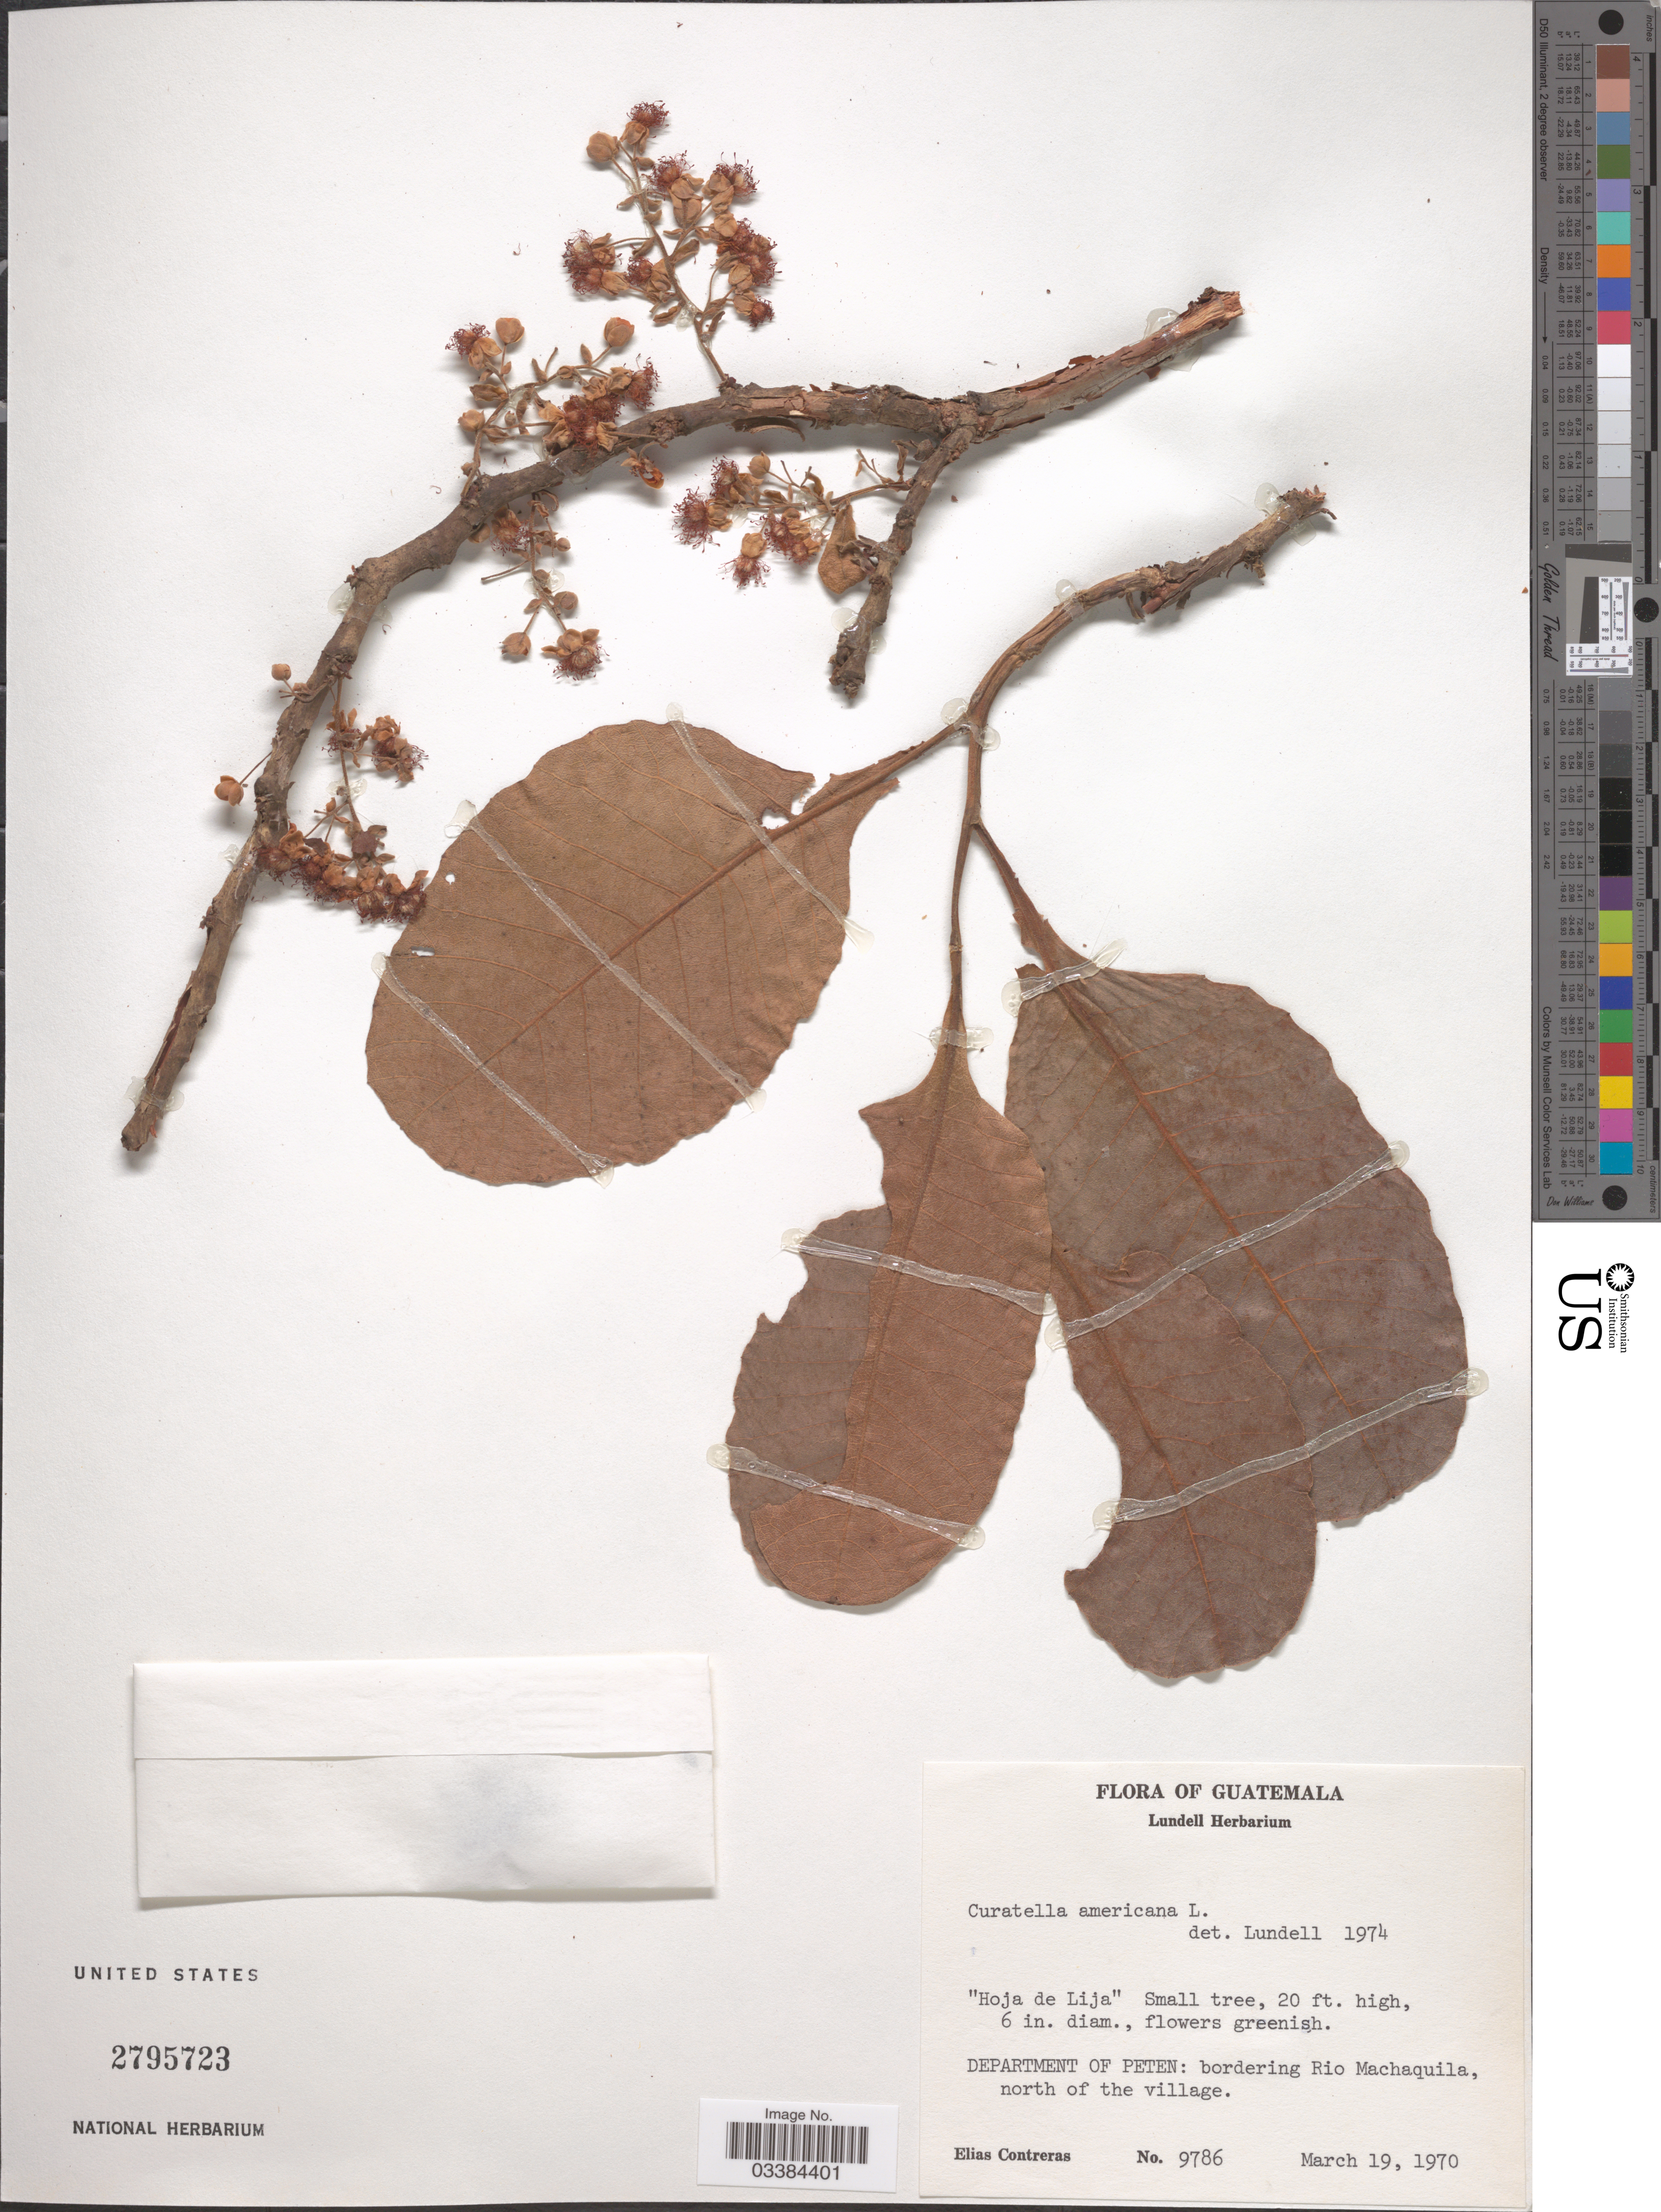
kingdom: Plantae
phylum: Tracheophyta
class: Magnoliopsida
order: Dilleniales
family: Dilleniaceae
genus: Curatella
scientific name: Curatella americana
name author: L.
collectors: E. Contreras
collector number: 9786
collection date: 1970-03-19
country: Guatemala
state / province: El Petén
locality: Department of Peten: bordering Rio Machaquila, north of the village.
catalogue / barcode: US 2795723